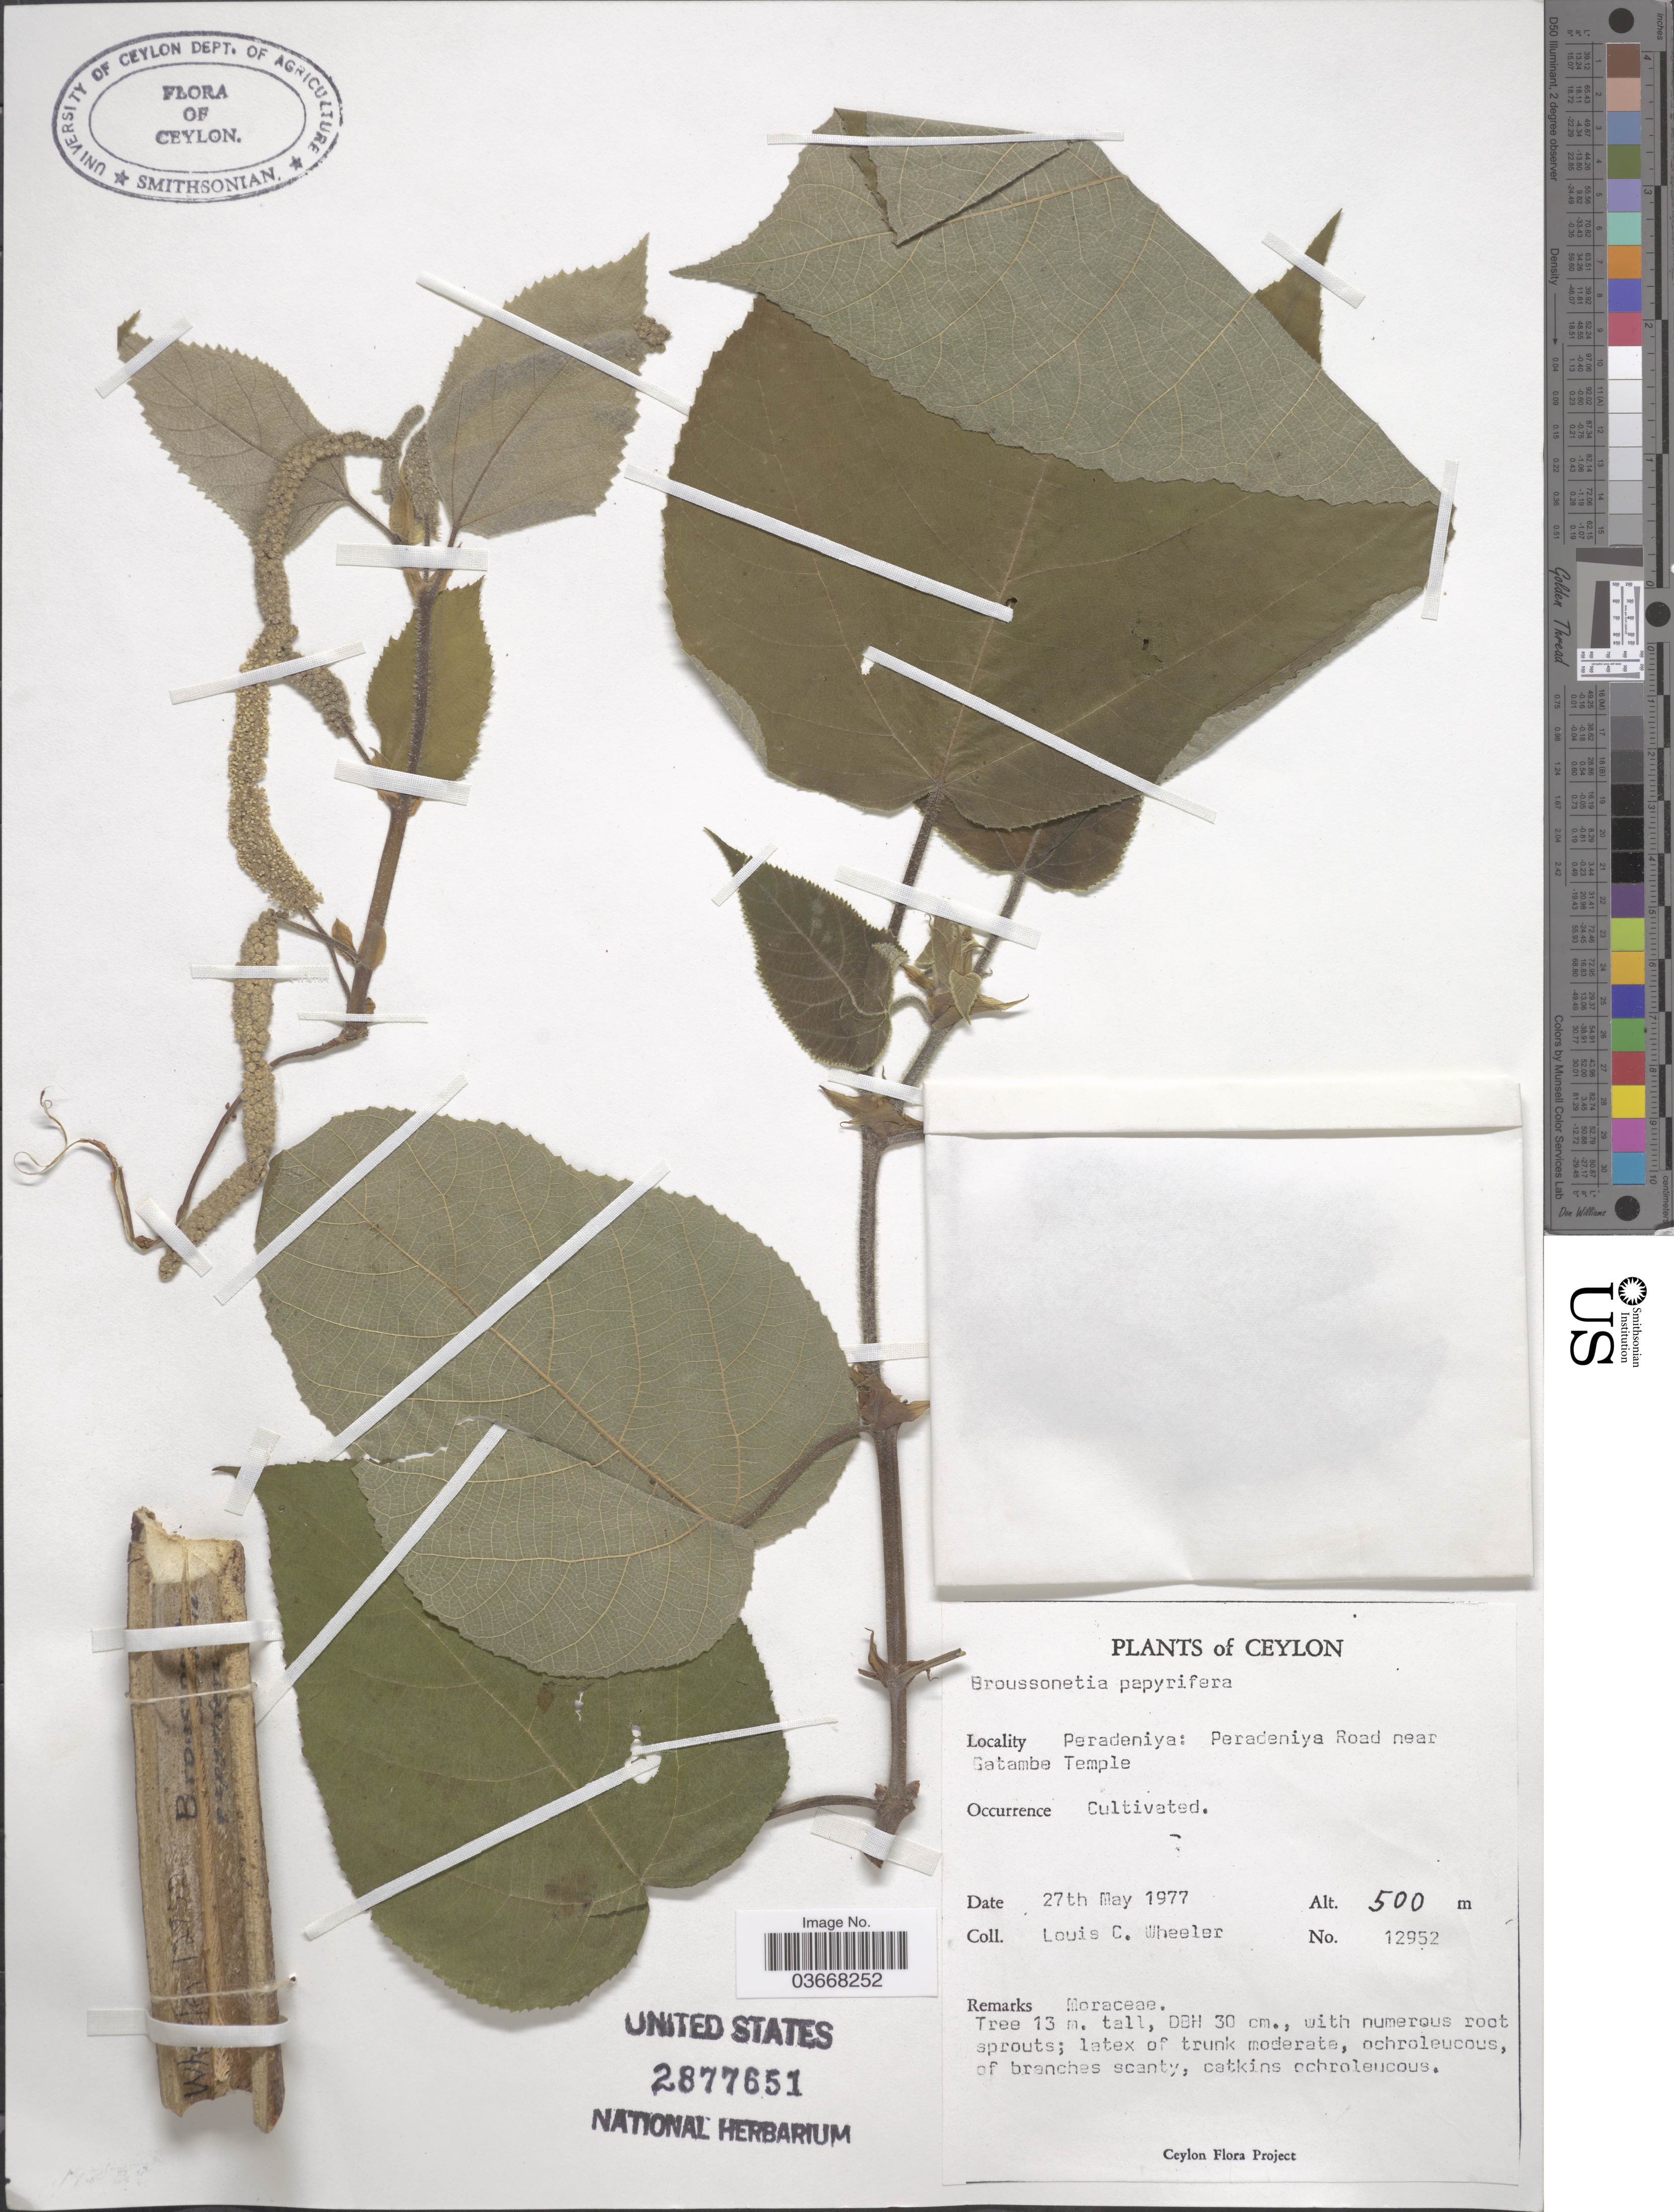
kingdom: Plantae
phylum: Tracheophyta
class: Magnoliopsida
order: Rosales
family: Moraceae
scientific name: Broussoneta papyrifera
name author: (L.) L'Hér. ex Vent.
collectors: L. C. Wheeler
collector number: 12952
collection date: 1977-05-27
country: Sri Lanka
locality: Ceylon. Peradeniya: Peradeniya Road near Gatambe Temple.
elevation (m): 500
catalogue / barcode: US 2877651